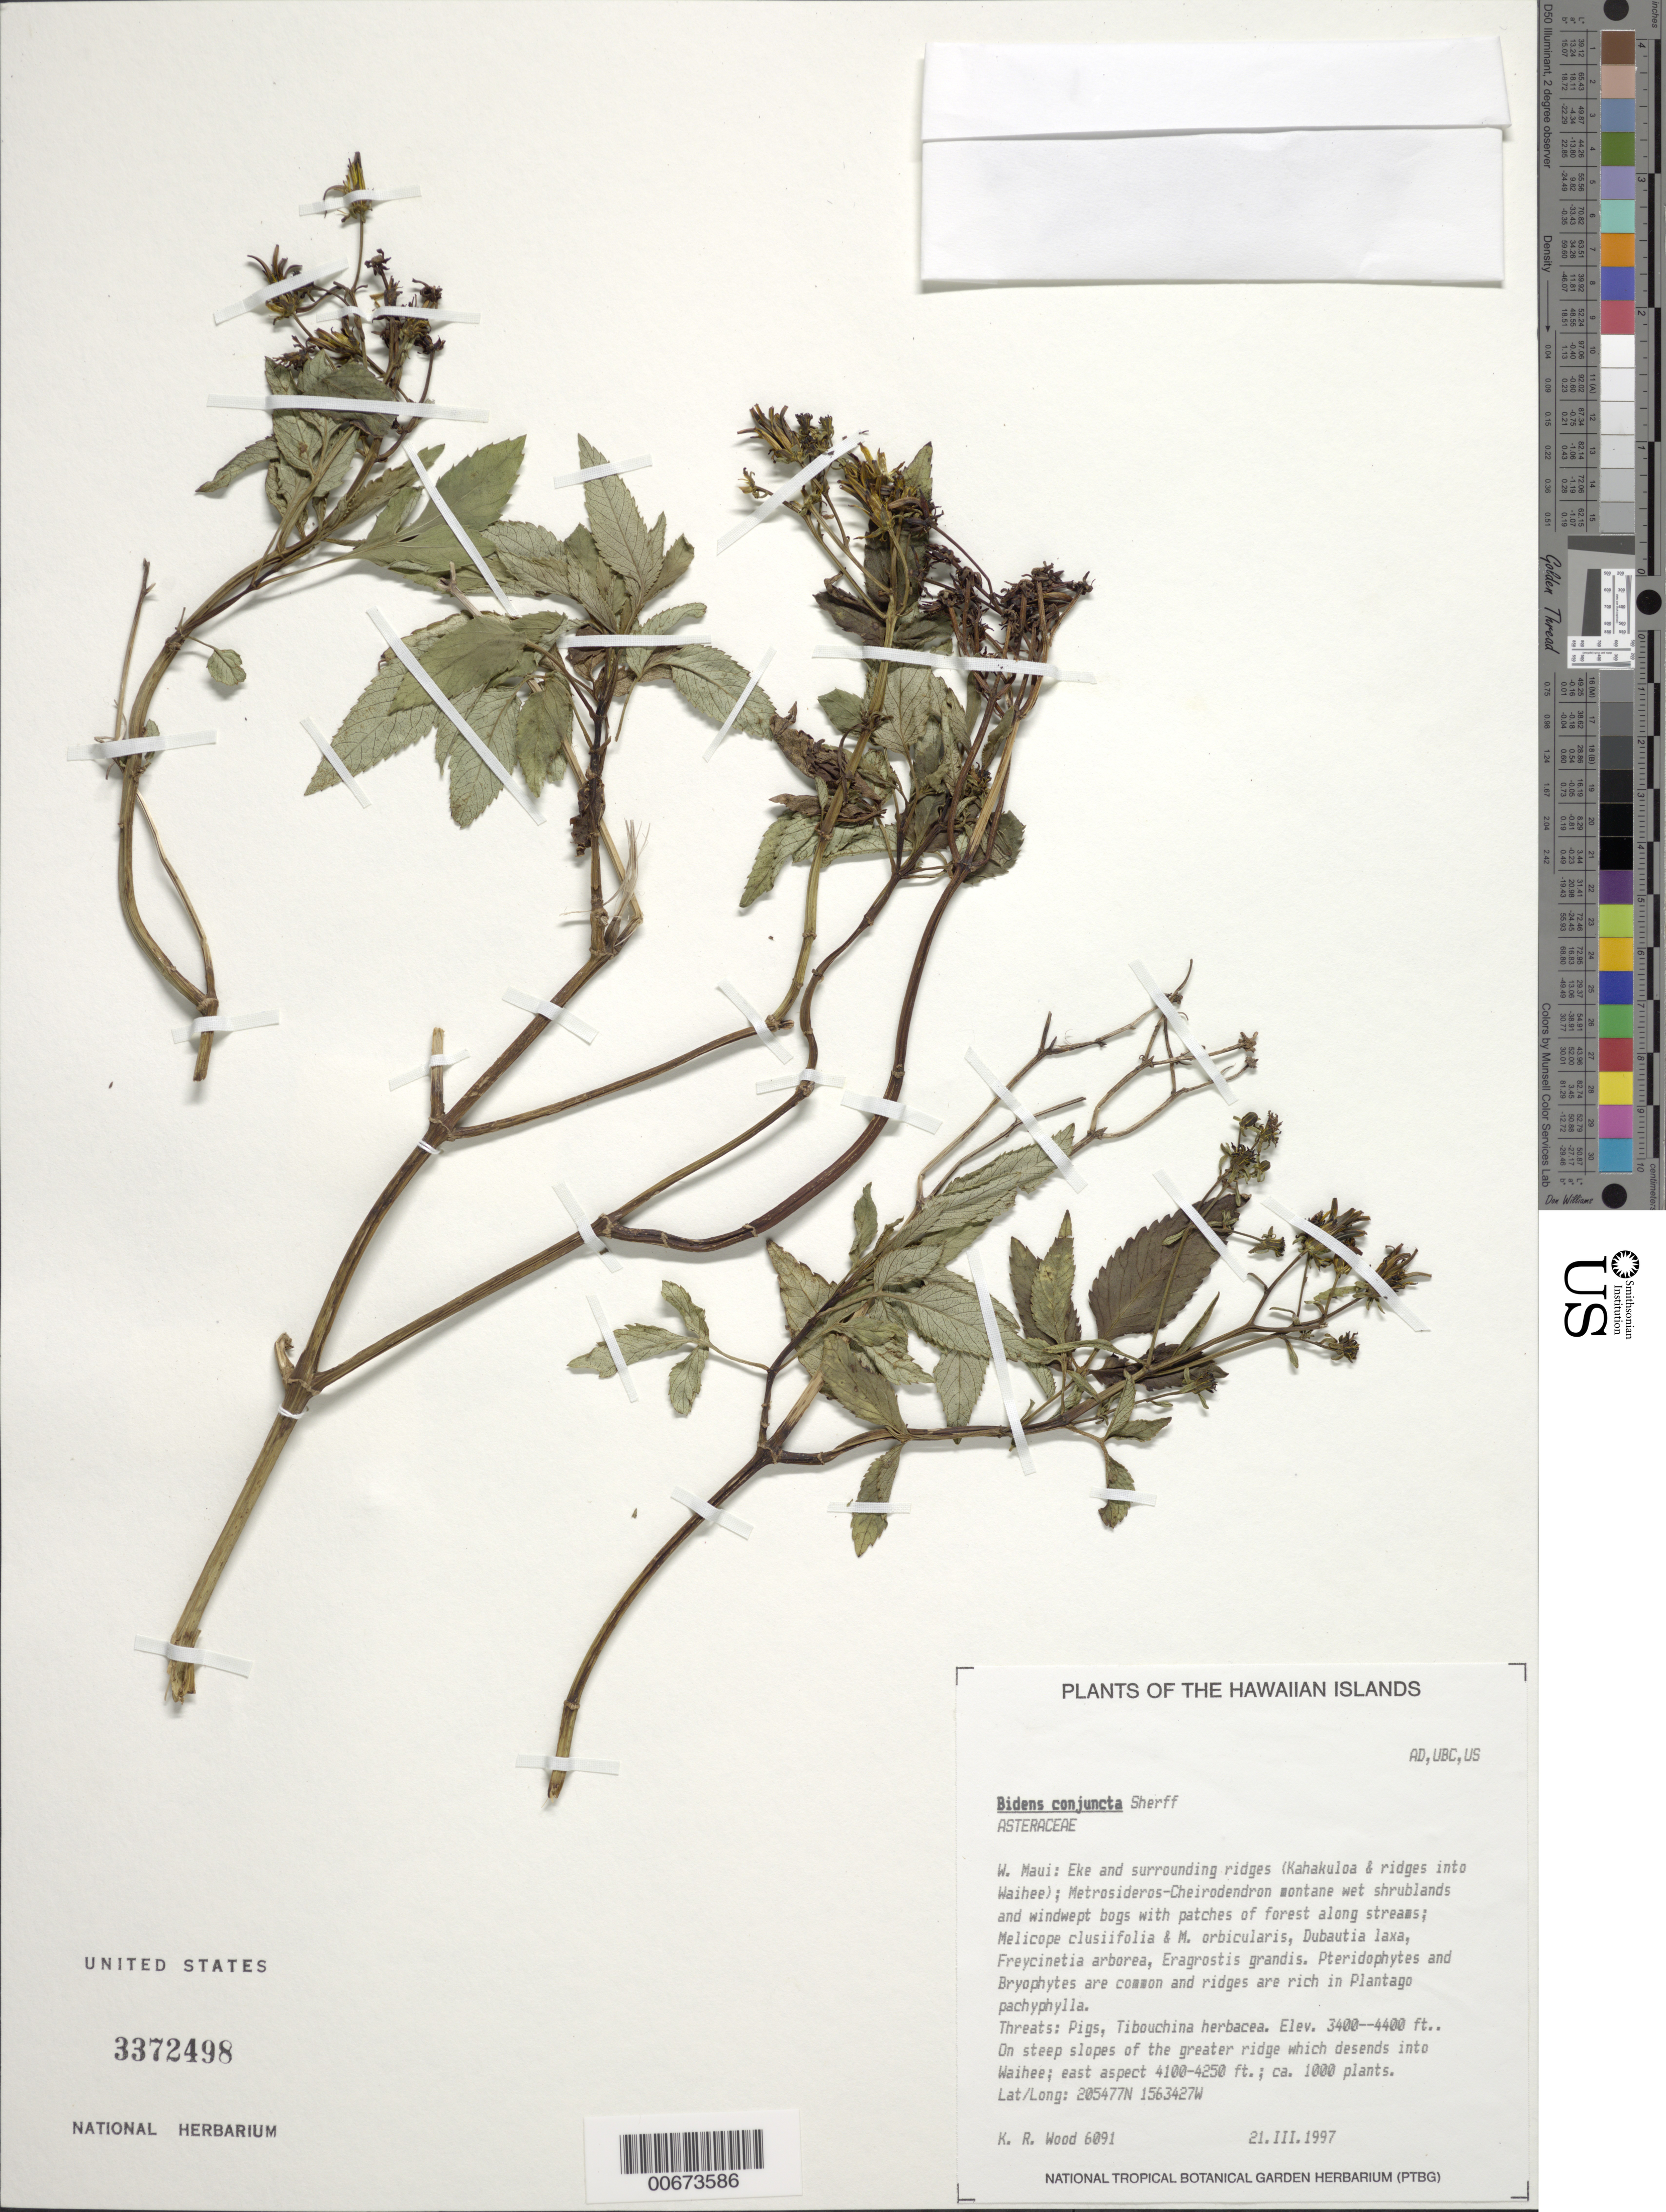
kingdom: Plantae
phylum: Tracheophyta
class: Magnoliopsida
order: Asterales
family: Asteraceae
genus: Bidens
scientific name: Bidens conjuncta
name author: Sherff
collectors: K. R. Wood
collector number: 6091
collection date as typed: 21 Mar 1997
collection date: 1997-03-21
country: United States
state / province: Hawaii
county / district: Maui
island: Maui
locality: West Maui, Eke and surrounding ridges (Kahakuloa and ridges into Waihe'e)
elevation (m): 1250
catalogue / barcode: US 3372498